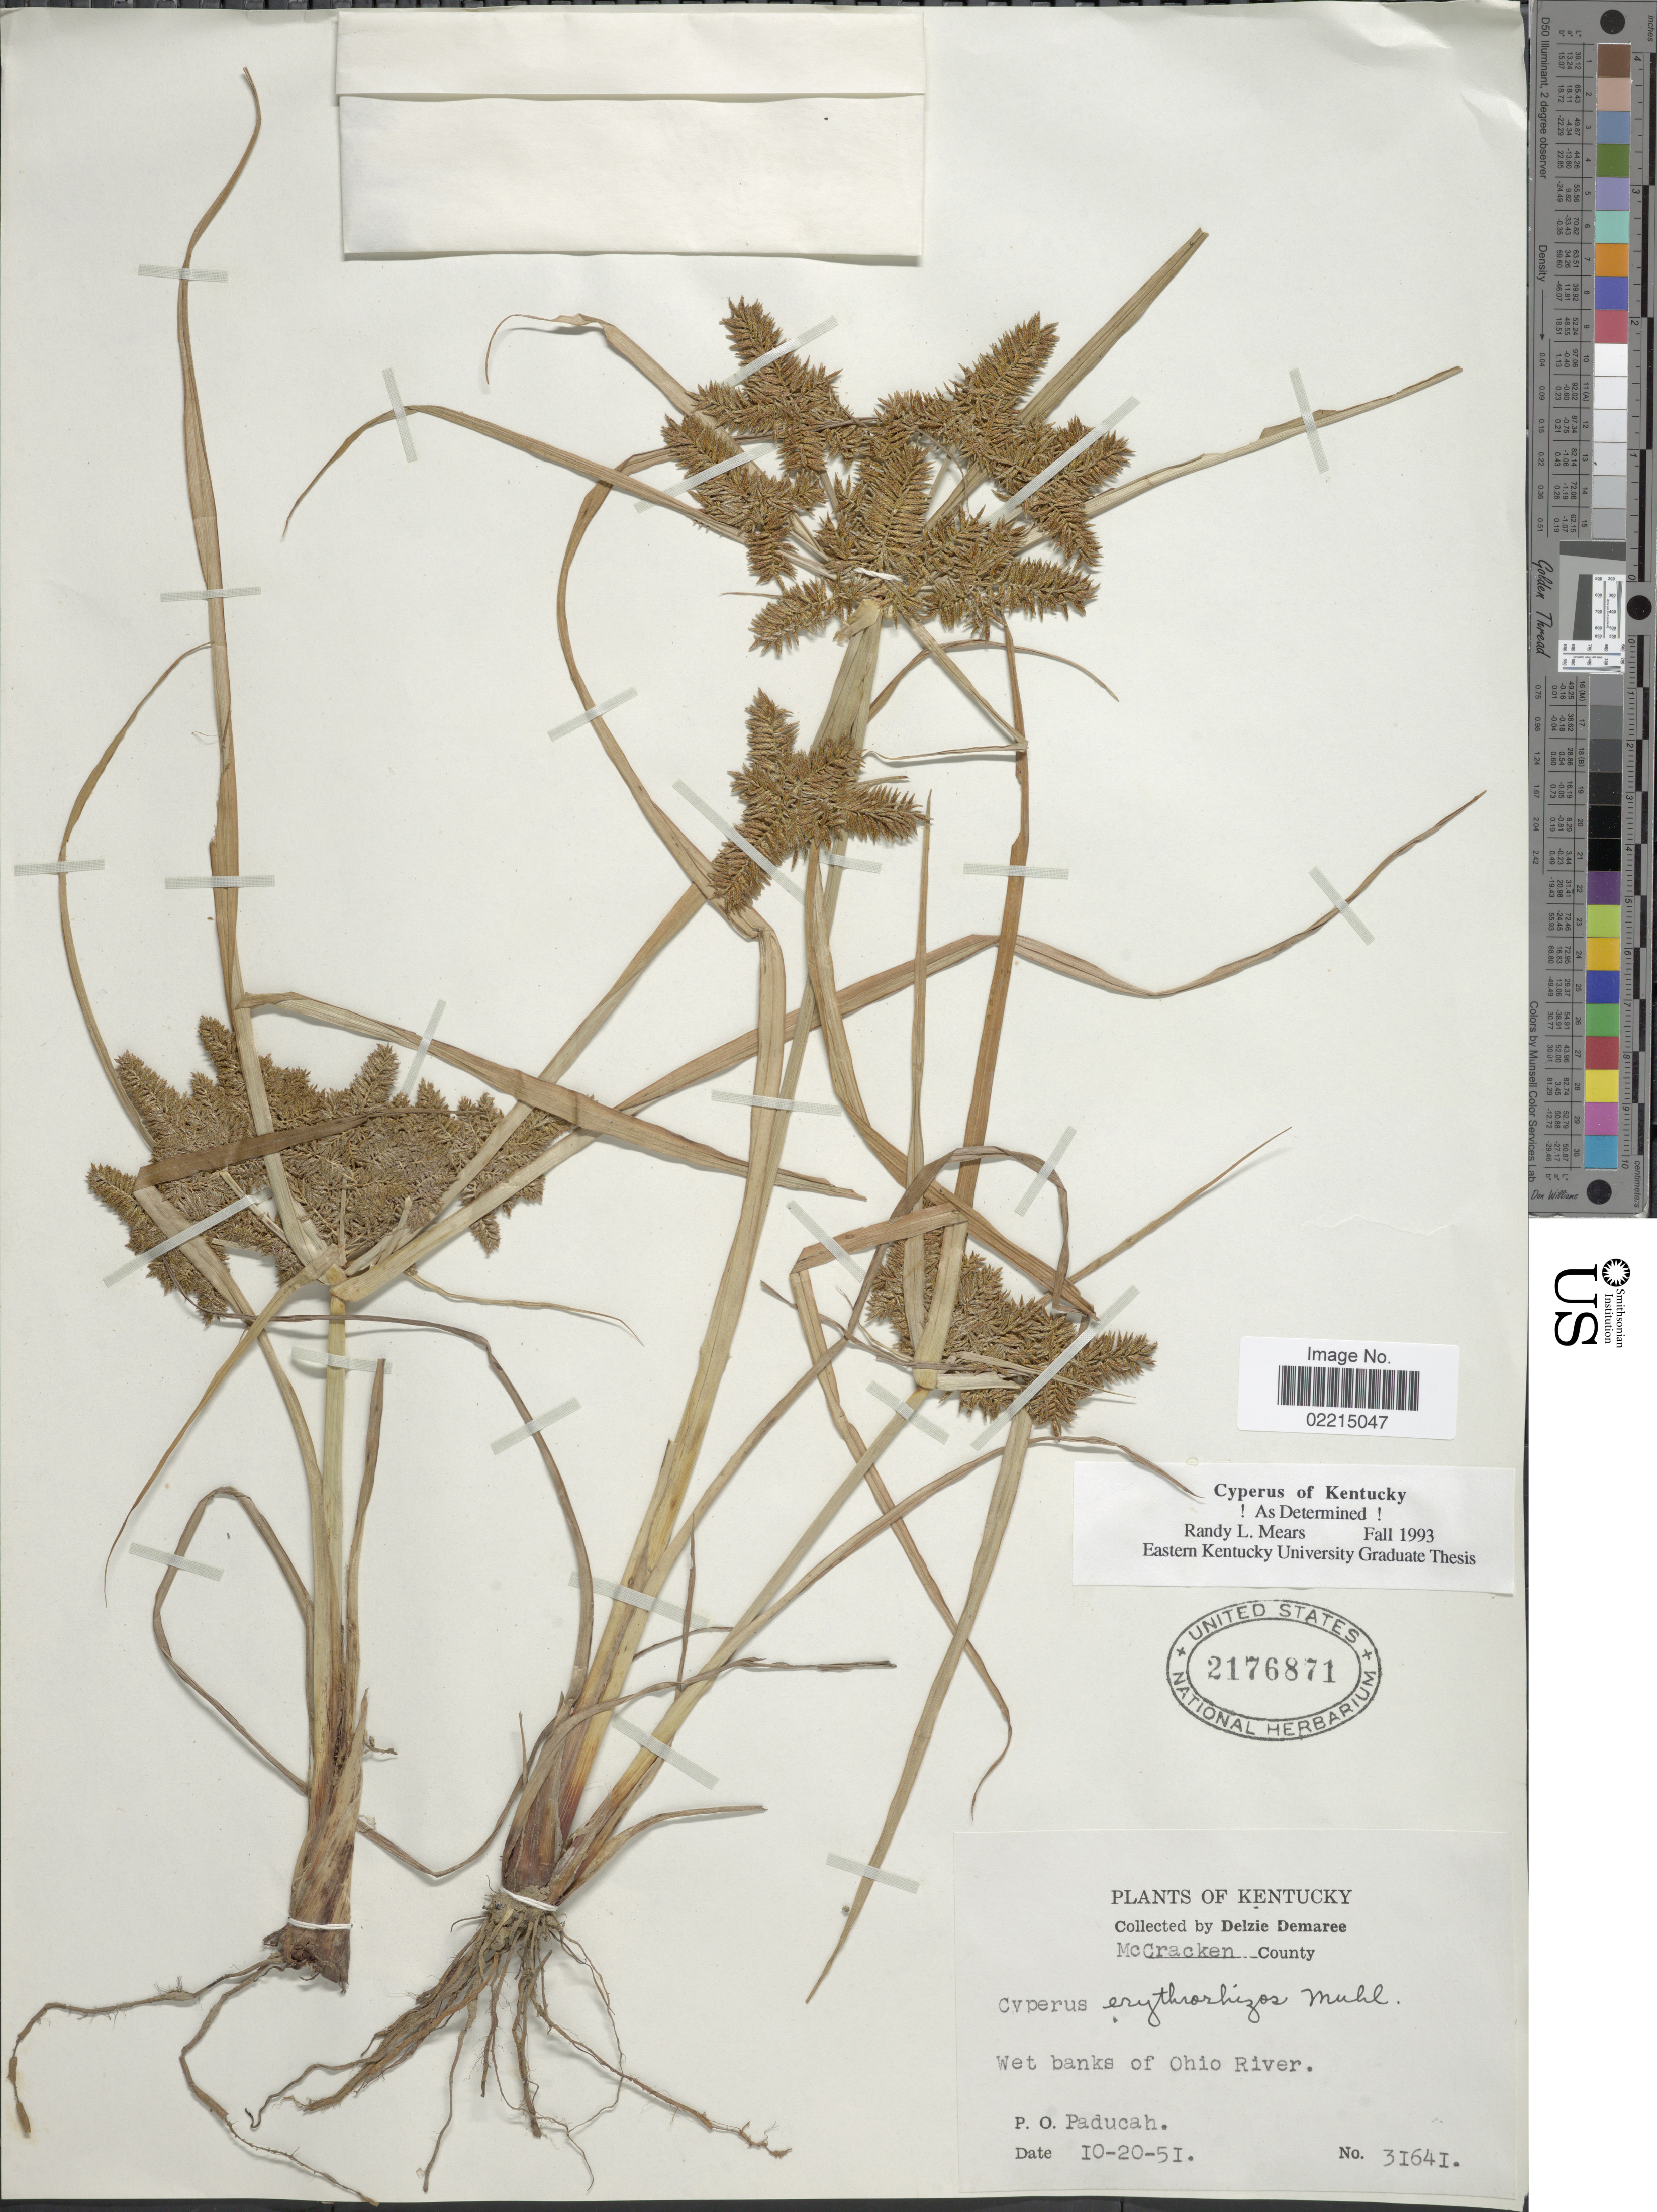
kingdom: Plantae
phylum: Tracheophyta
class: Liliopsida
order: Poales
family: Cyperaceae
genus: Cyperus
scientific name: Cyperus erythrorhizos Muhl.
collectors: D. Demaree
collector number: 31641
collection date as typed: Transcribed d/m/y: 20/10/51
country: United States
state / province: Kentucky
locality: McCracken County. Ohio River. P. O. Paducah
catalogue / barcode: US 2176871